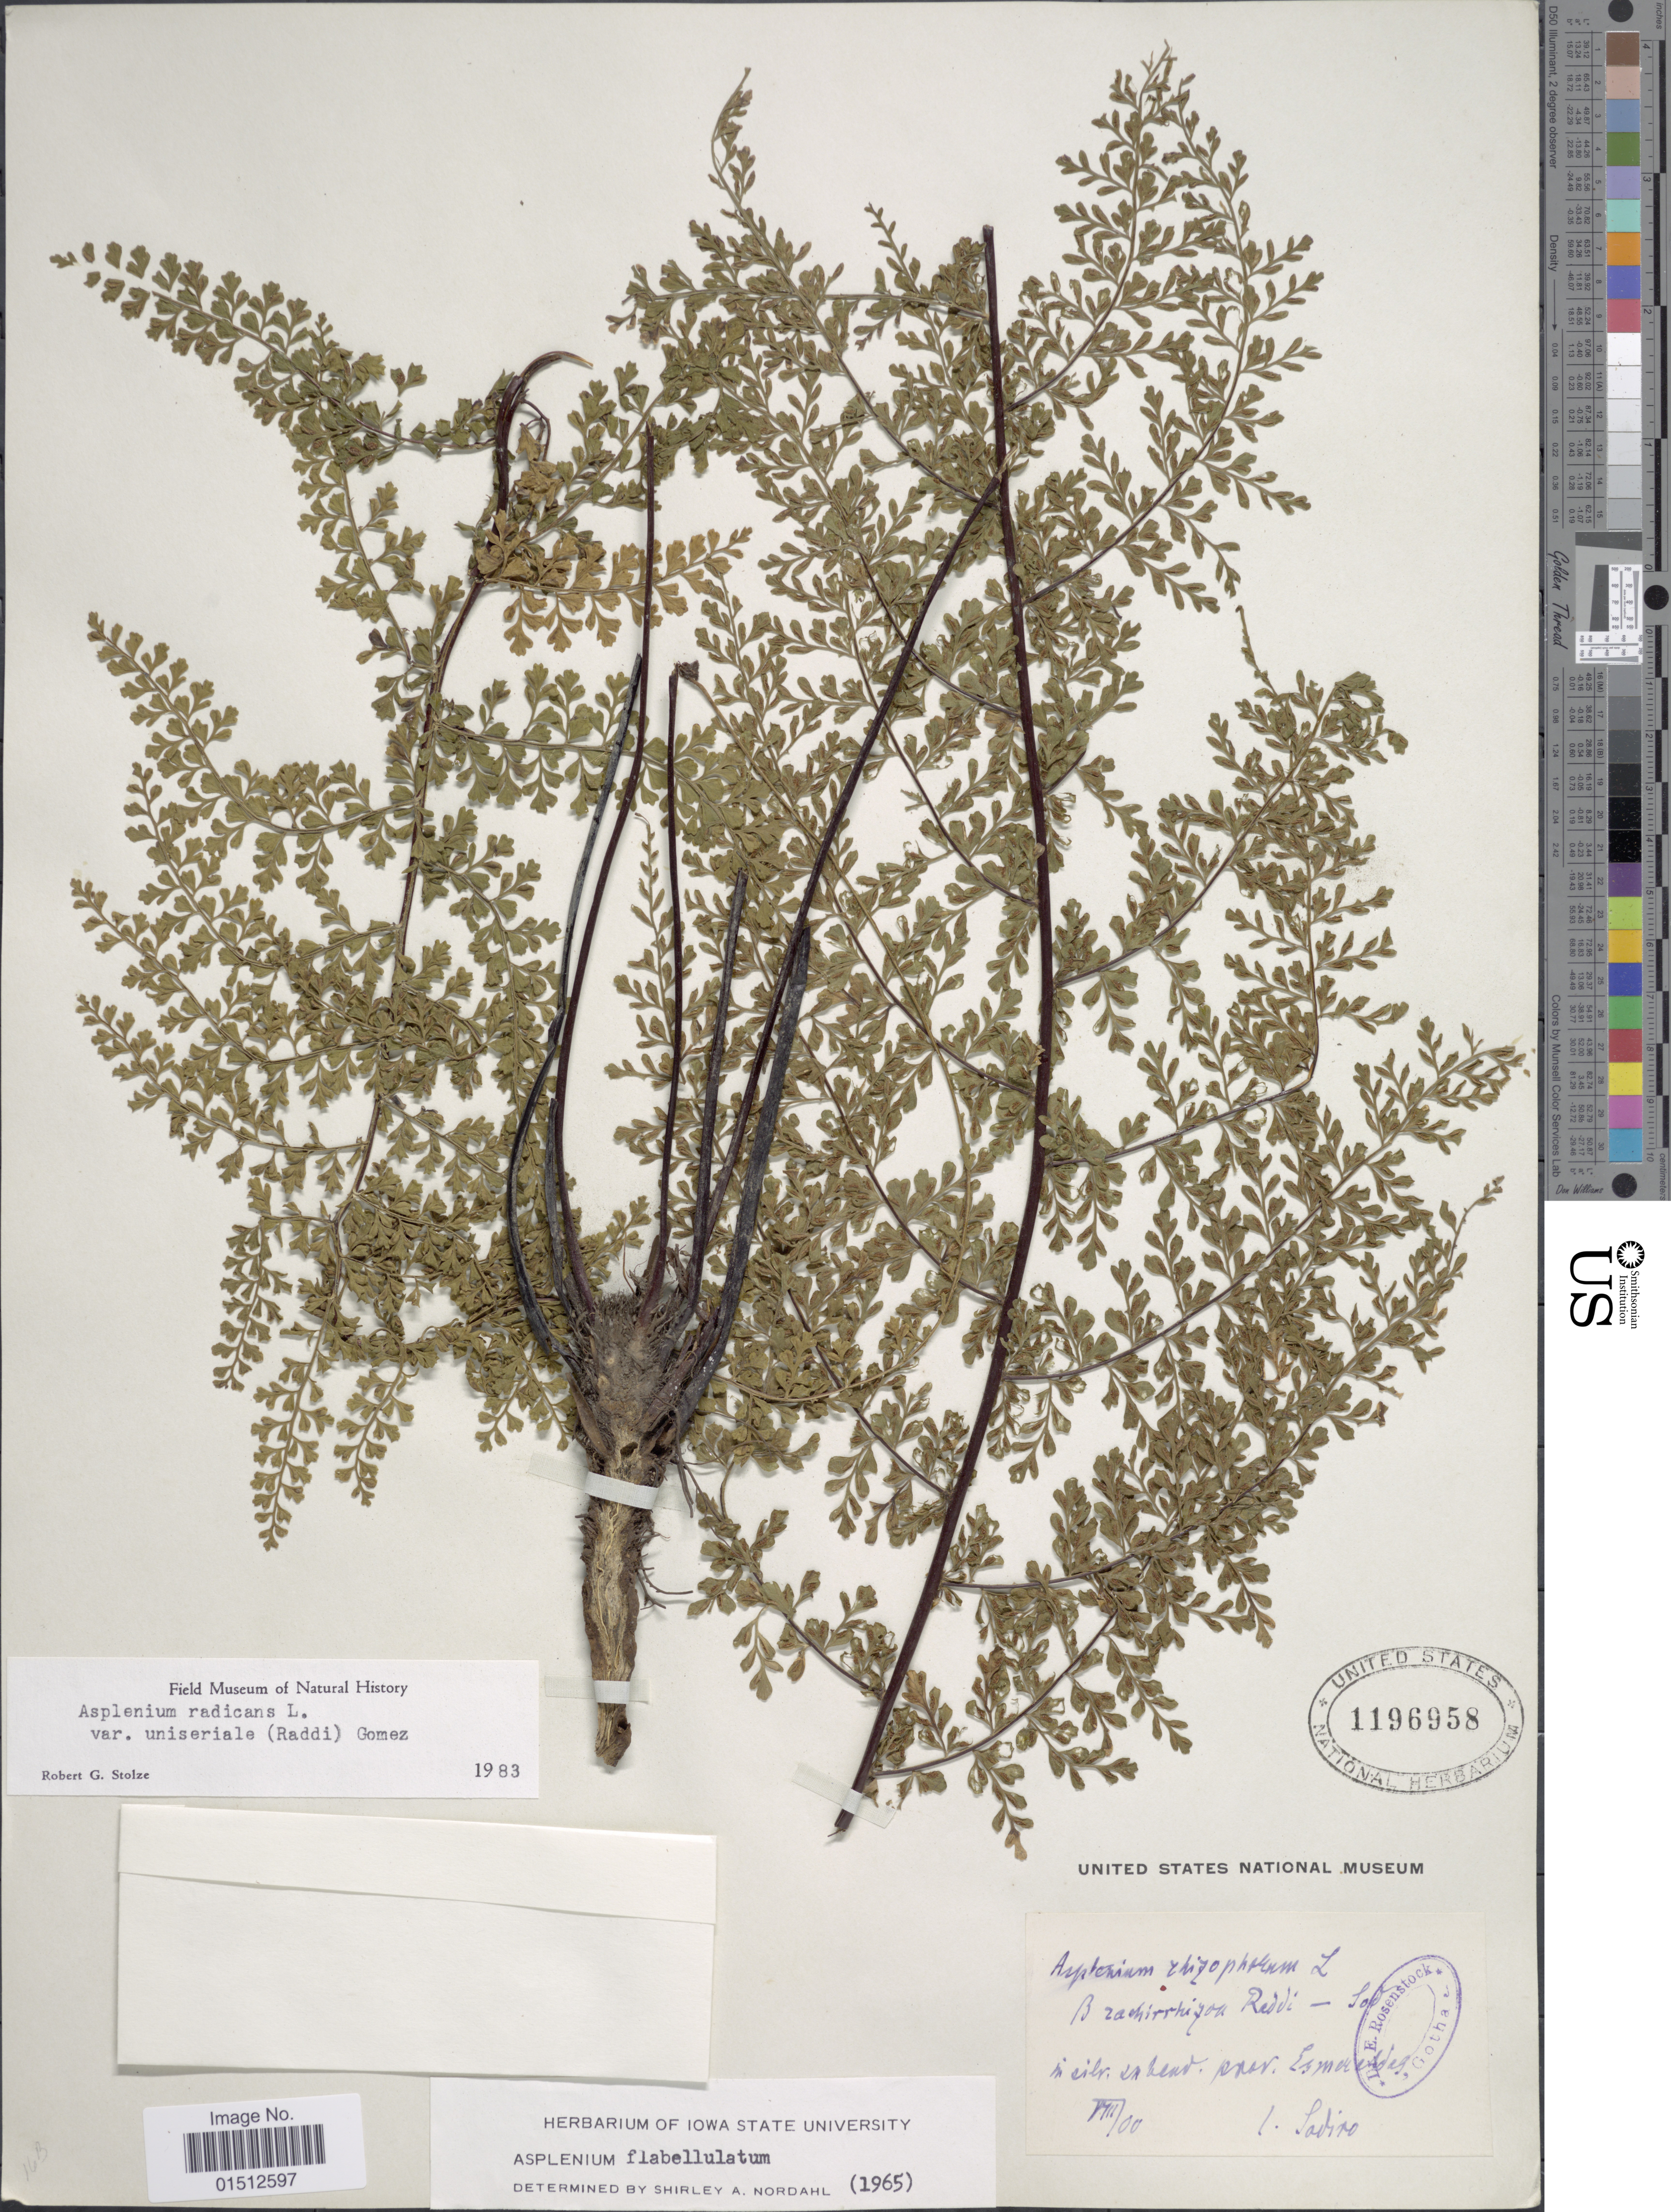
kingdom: Plantae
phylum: Tracheophyta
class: Polypodiopsida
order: Polypodiales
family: Aspleniaceae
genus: Asplenium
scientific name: Asplenium radicans var. uniserale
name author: (Raddi) L.D. Gómez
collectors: Sodiro, --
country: Ecuador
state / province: Esmeraldas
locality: Prov. Esmeraldas.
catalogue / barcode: US 1196958